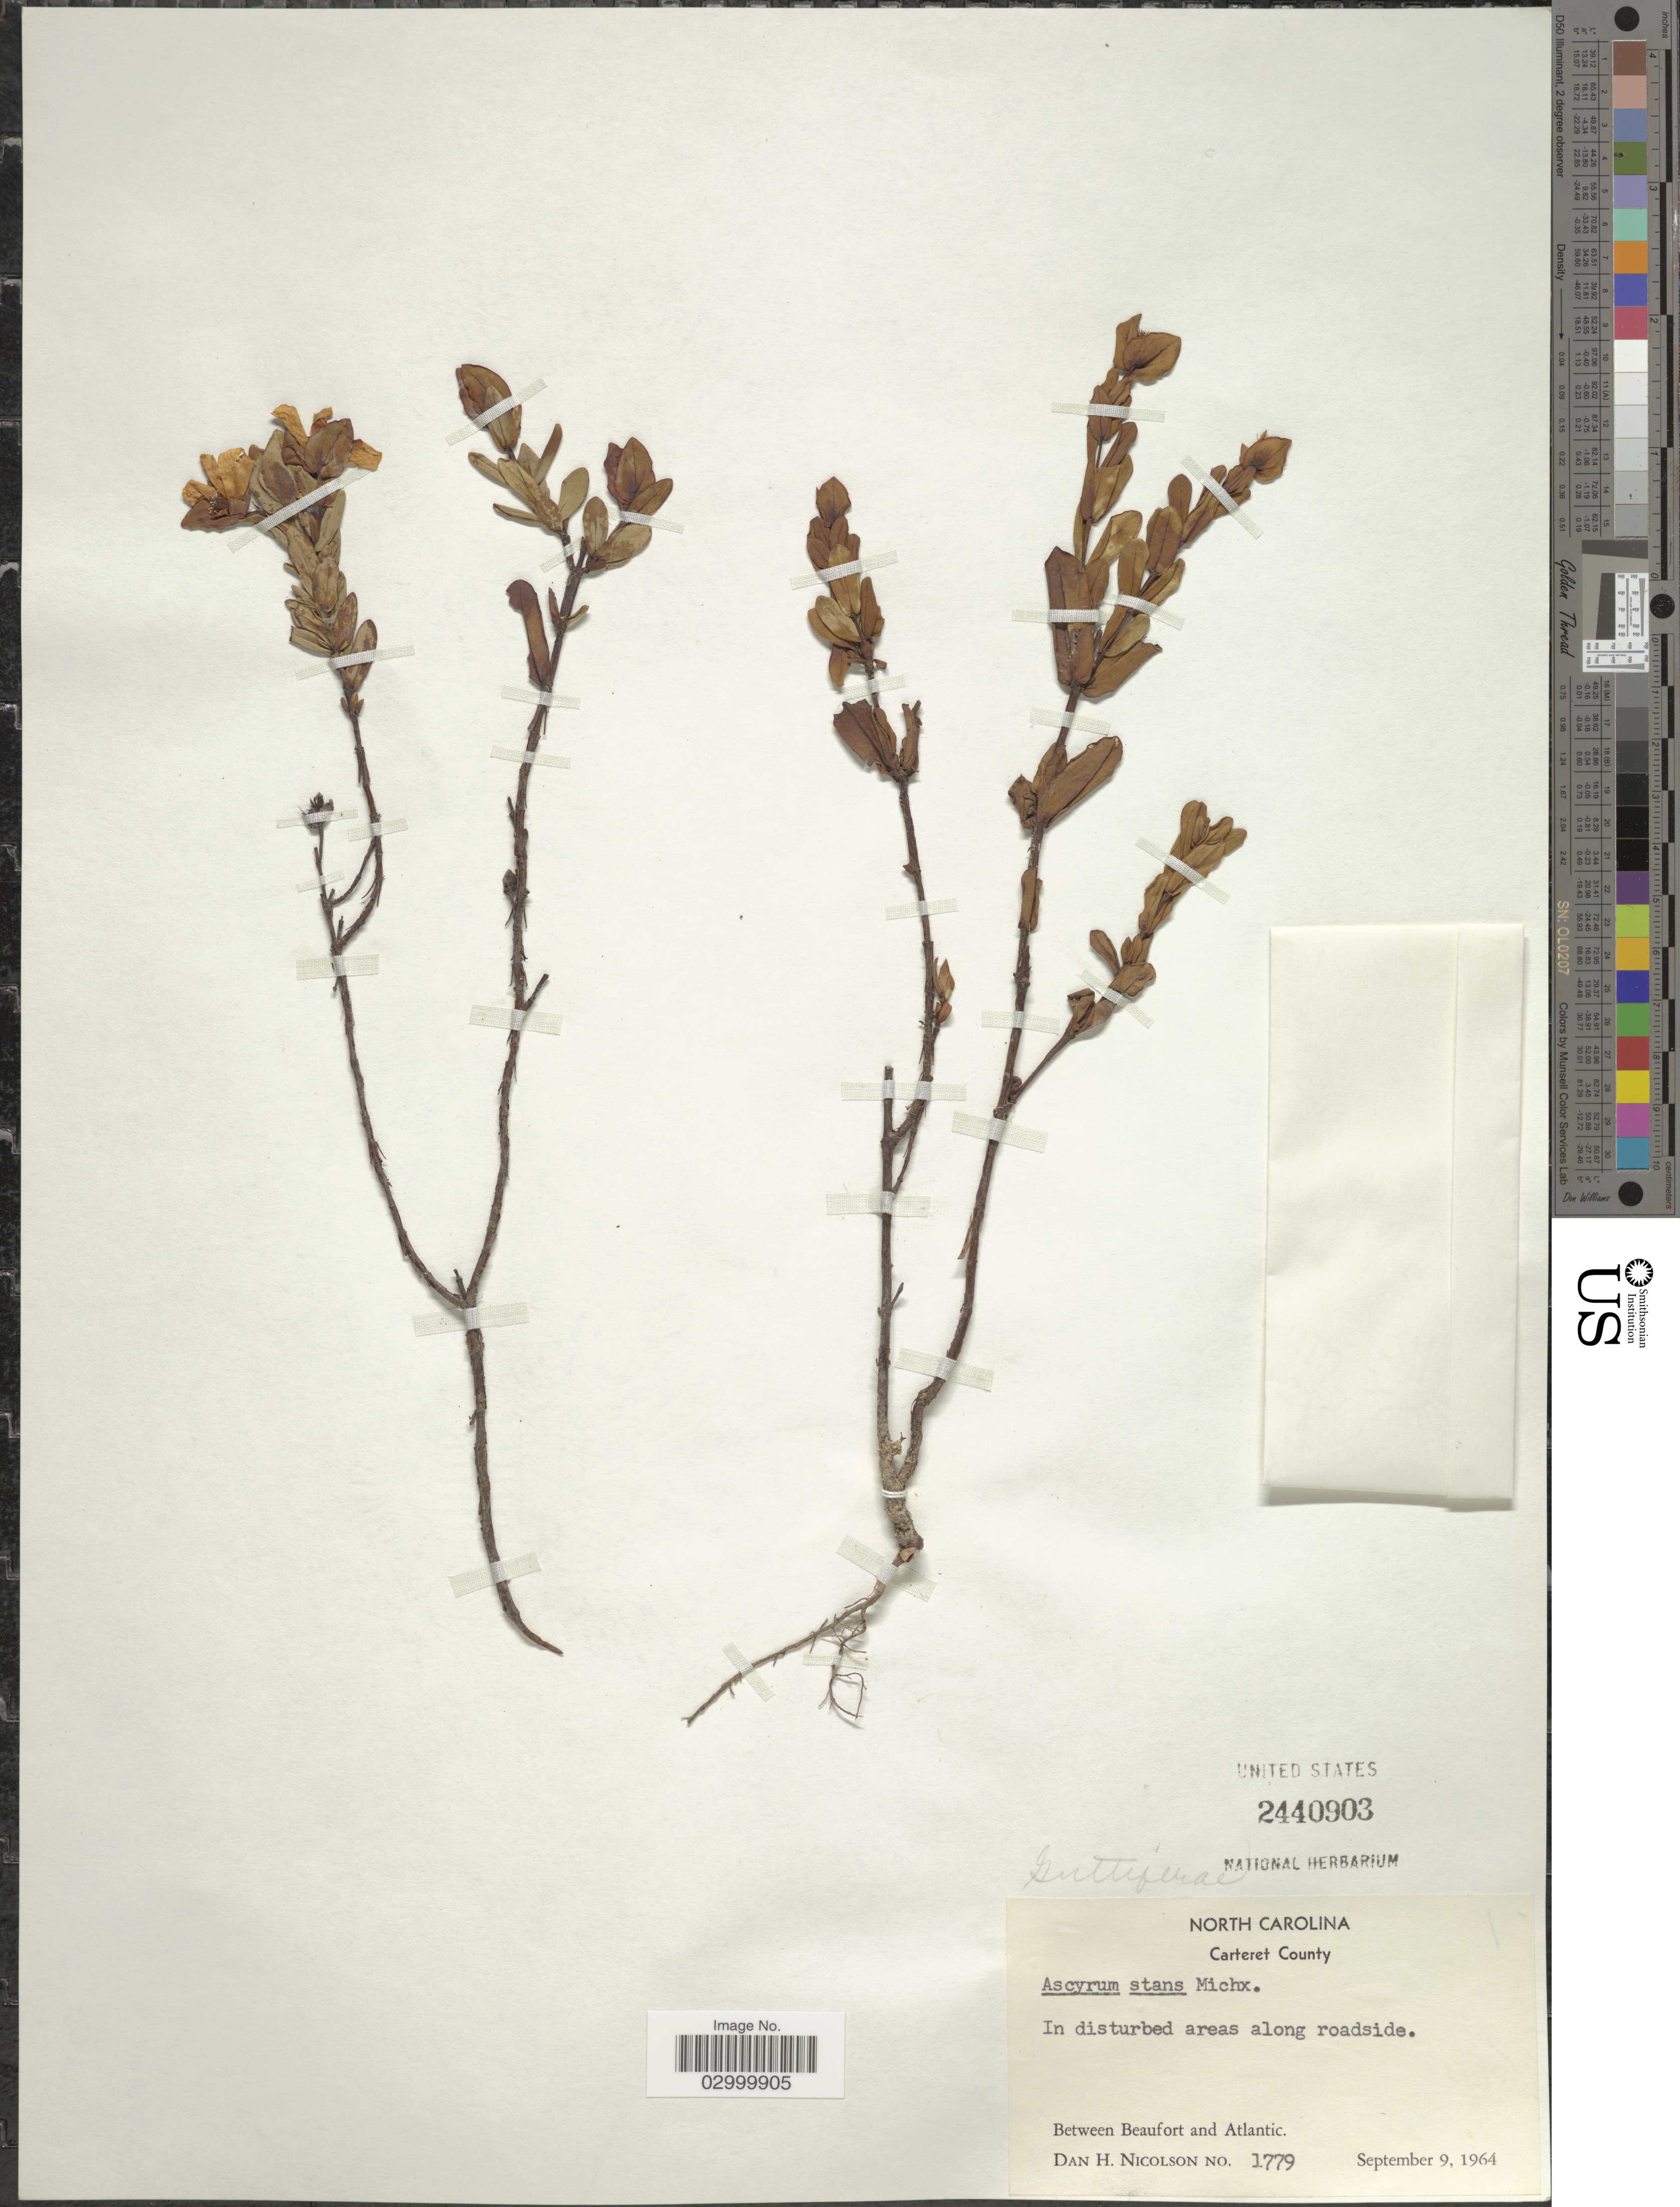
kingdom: Plantae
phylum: Tracheophyta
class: Magnoliopsida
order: Malpighiales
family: Hypericaceae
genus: Hypericum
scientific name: Hypericum crux-andreae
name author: (L.) Crantz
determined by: Strong, Mark T., (BOT), Smithsonian Institution - National Museum of Natural History (UNITED STATES)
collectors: D. H. Nicolson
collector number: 1779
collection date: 1964-09-09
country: United States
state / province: North Carolina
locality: Carteret County. Between Beaufort and Atlantic.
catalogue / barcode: US 2440903